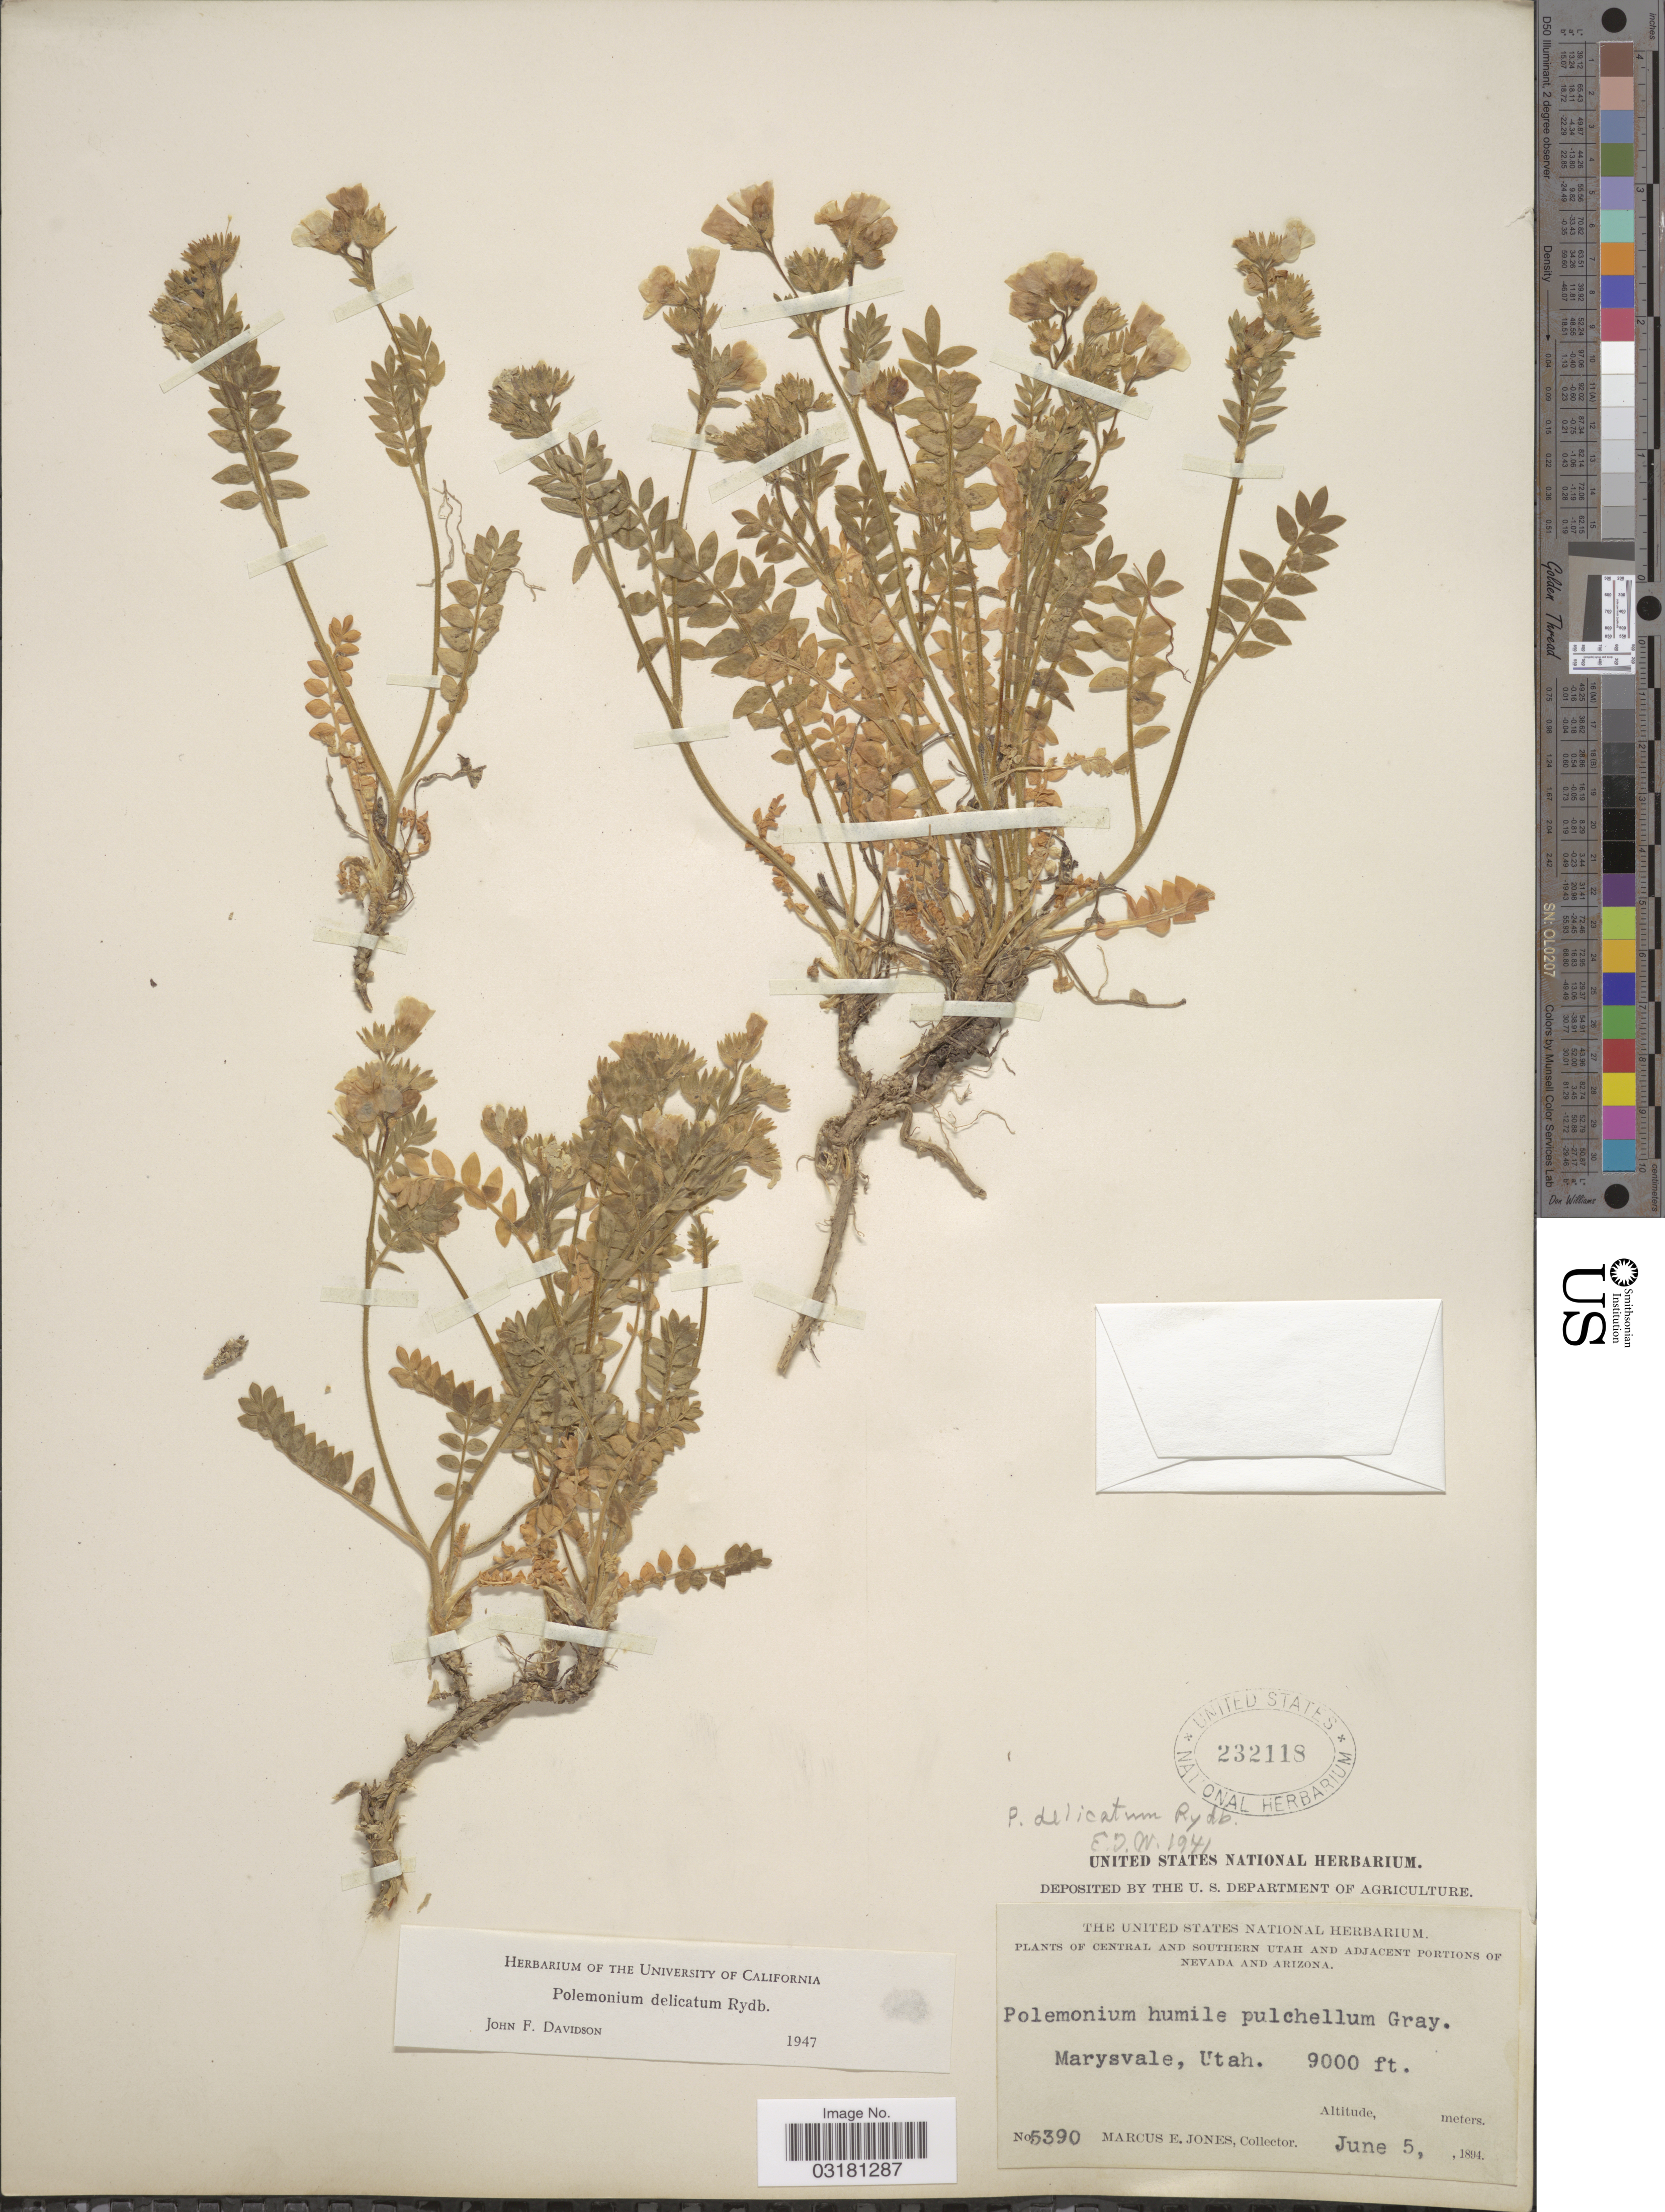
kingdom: Plantae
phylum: Tracheophyta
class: Magnoliopsida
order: Ericales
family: Polemoniaceae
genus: Polemonium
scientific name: Polemonium delicatum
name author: Rydb.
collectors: M. E. Jones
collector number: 5390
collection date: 1894-06-05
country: United States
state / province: Utah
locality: Central and Southern Utah. Marysvale.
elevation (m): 2743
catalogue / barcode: US 232118